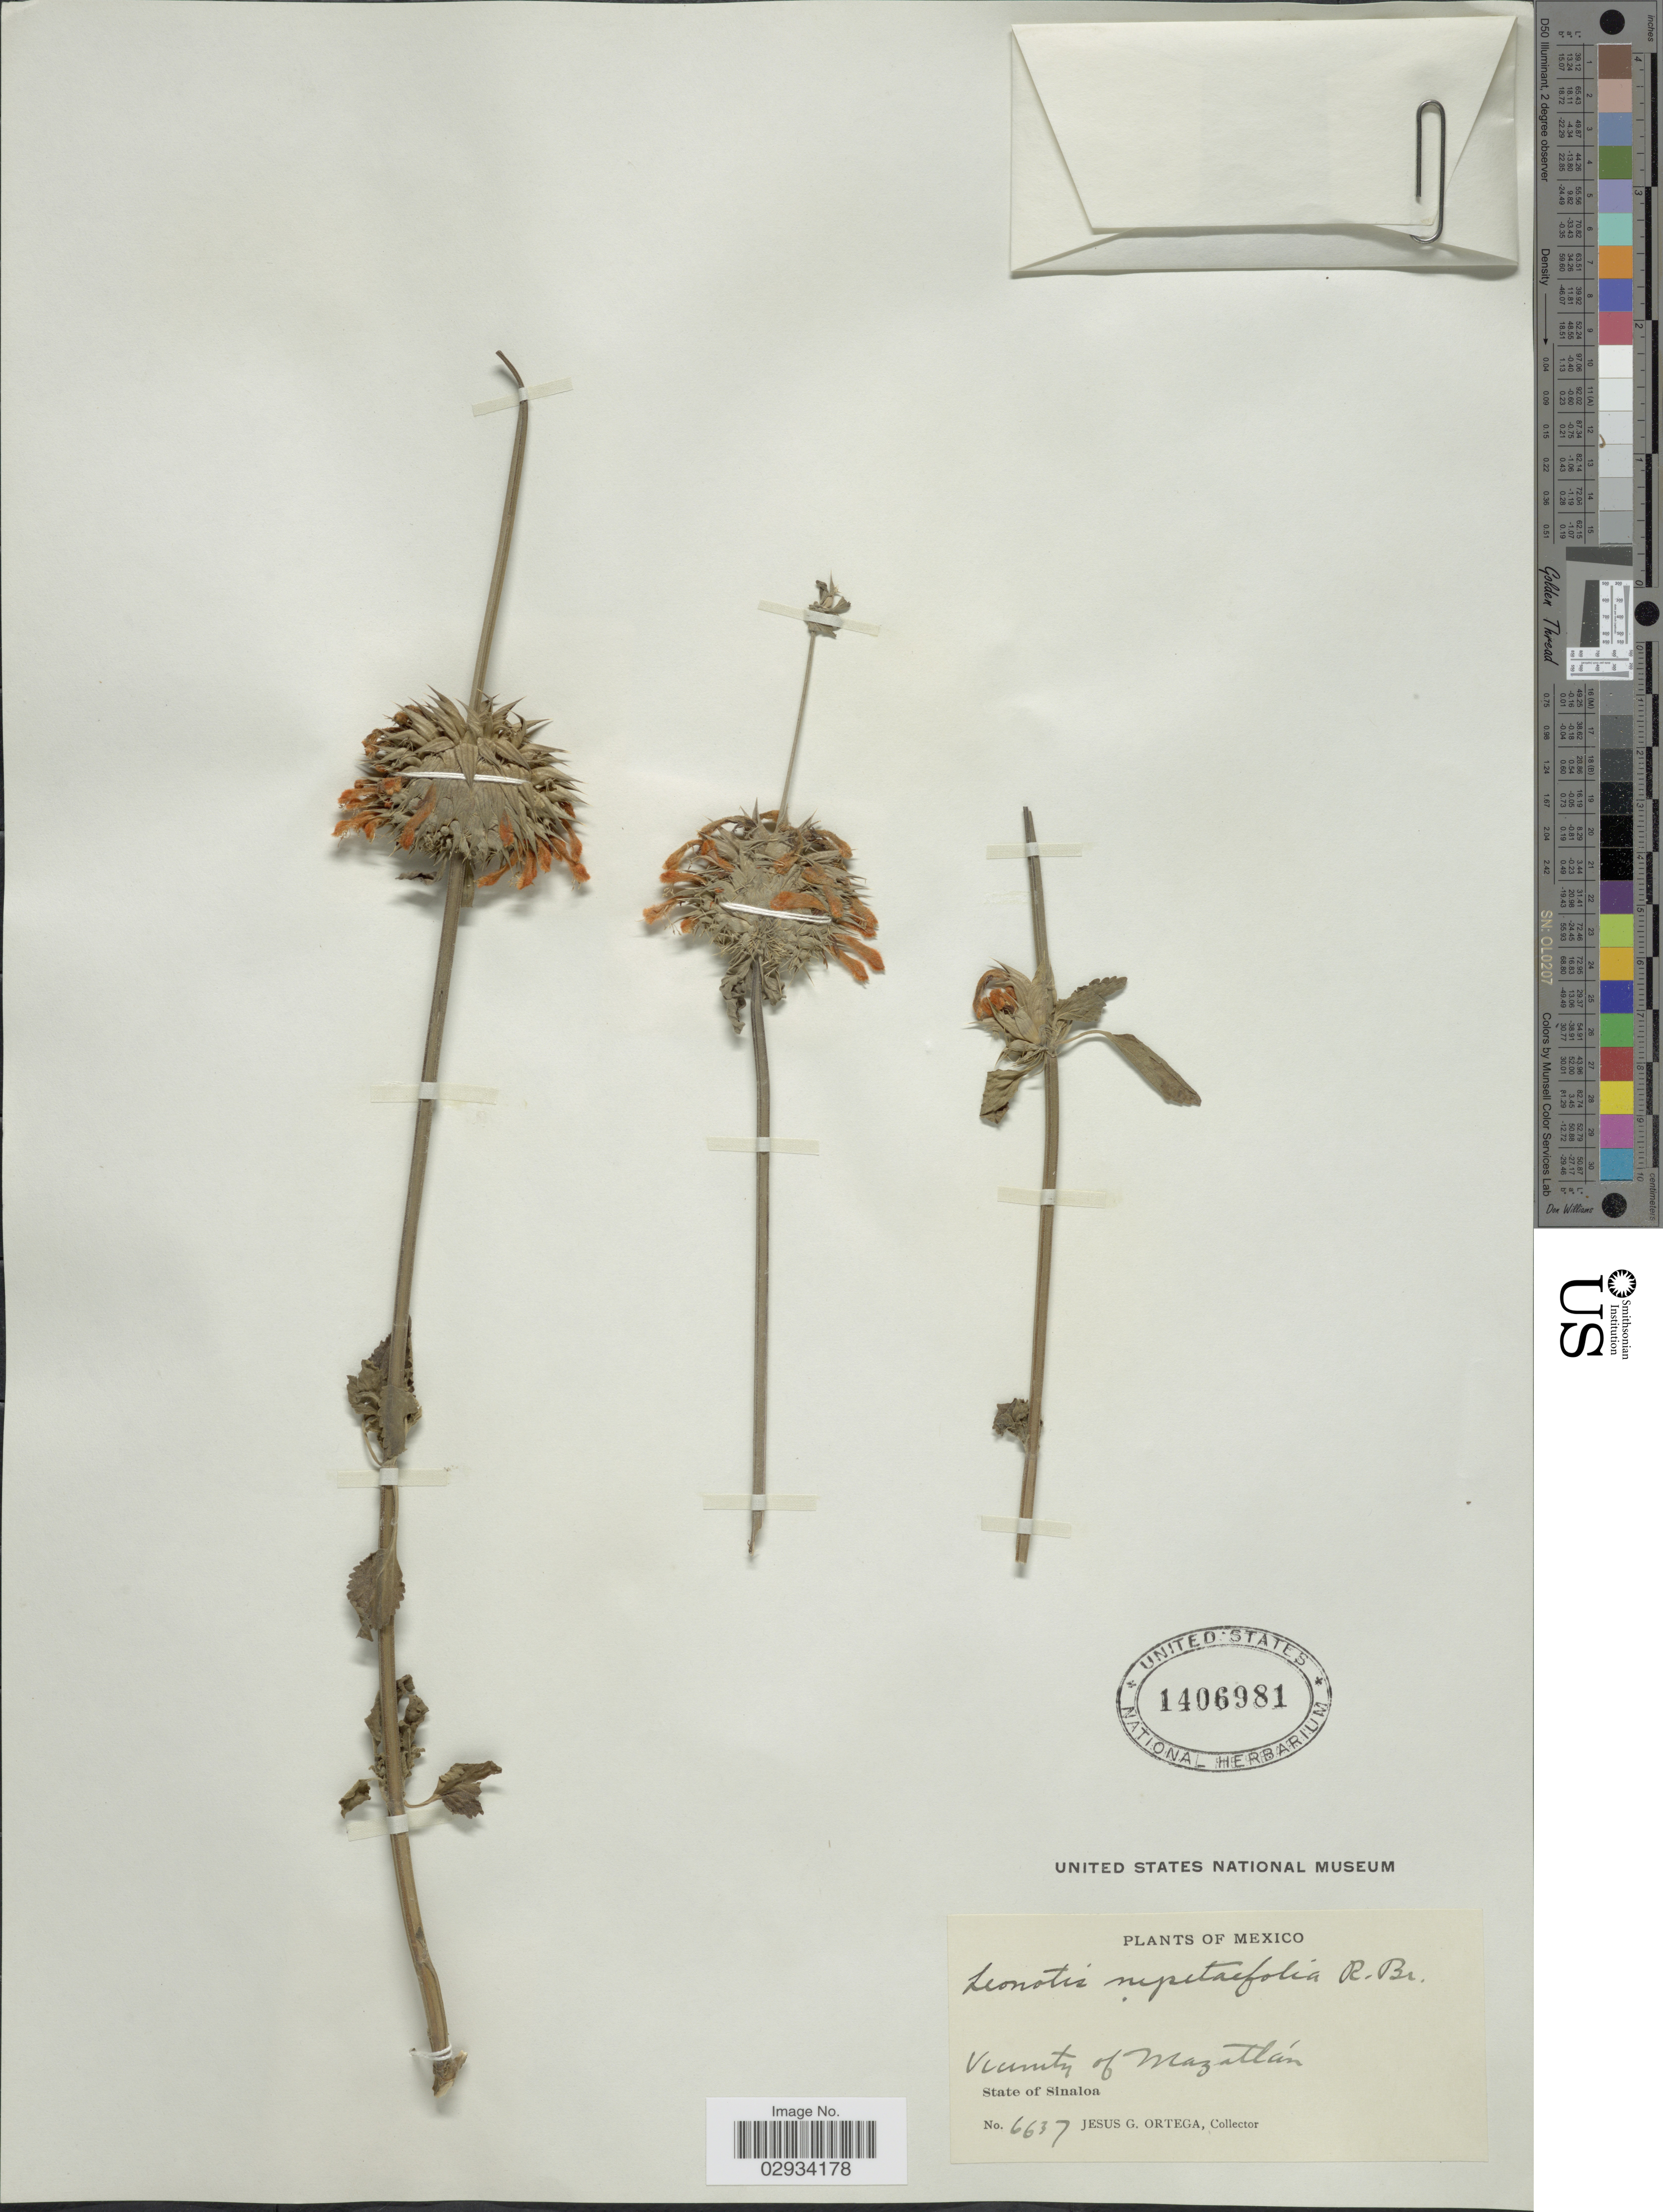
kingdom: Plantae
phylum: Tracheophyta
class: Magnoliopsida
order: Lamiales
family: Lamiaceae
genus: Leonotis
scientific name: Leonotis nepetifolia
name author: (L.) R. Br.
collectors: J. Ortega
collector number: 6637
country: Mexico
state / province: Sinaloa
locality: Vicinity of Mazatlán.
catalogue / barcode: US 1406981